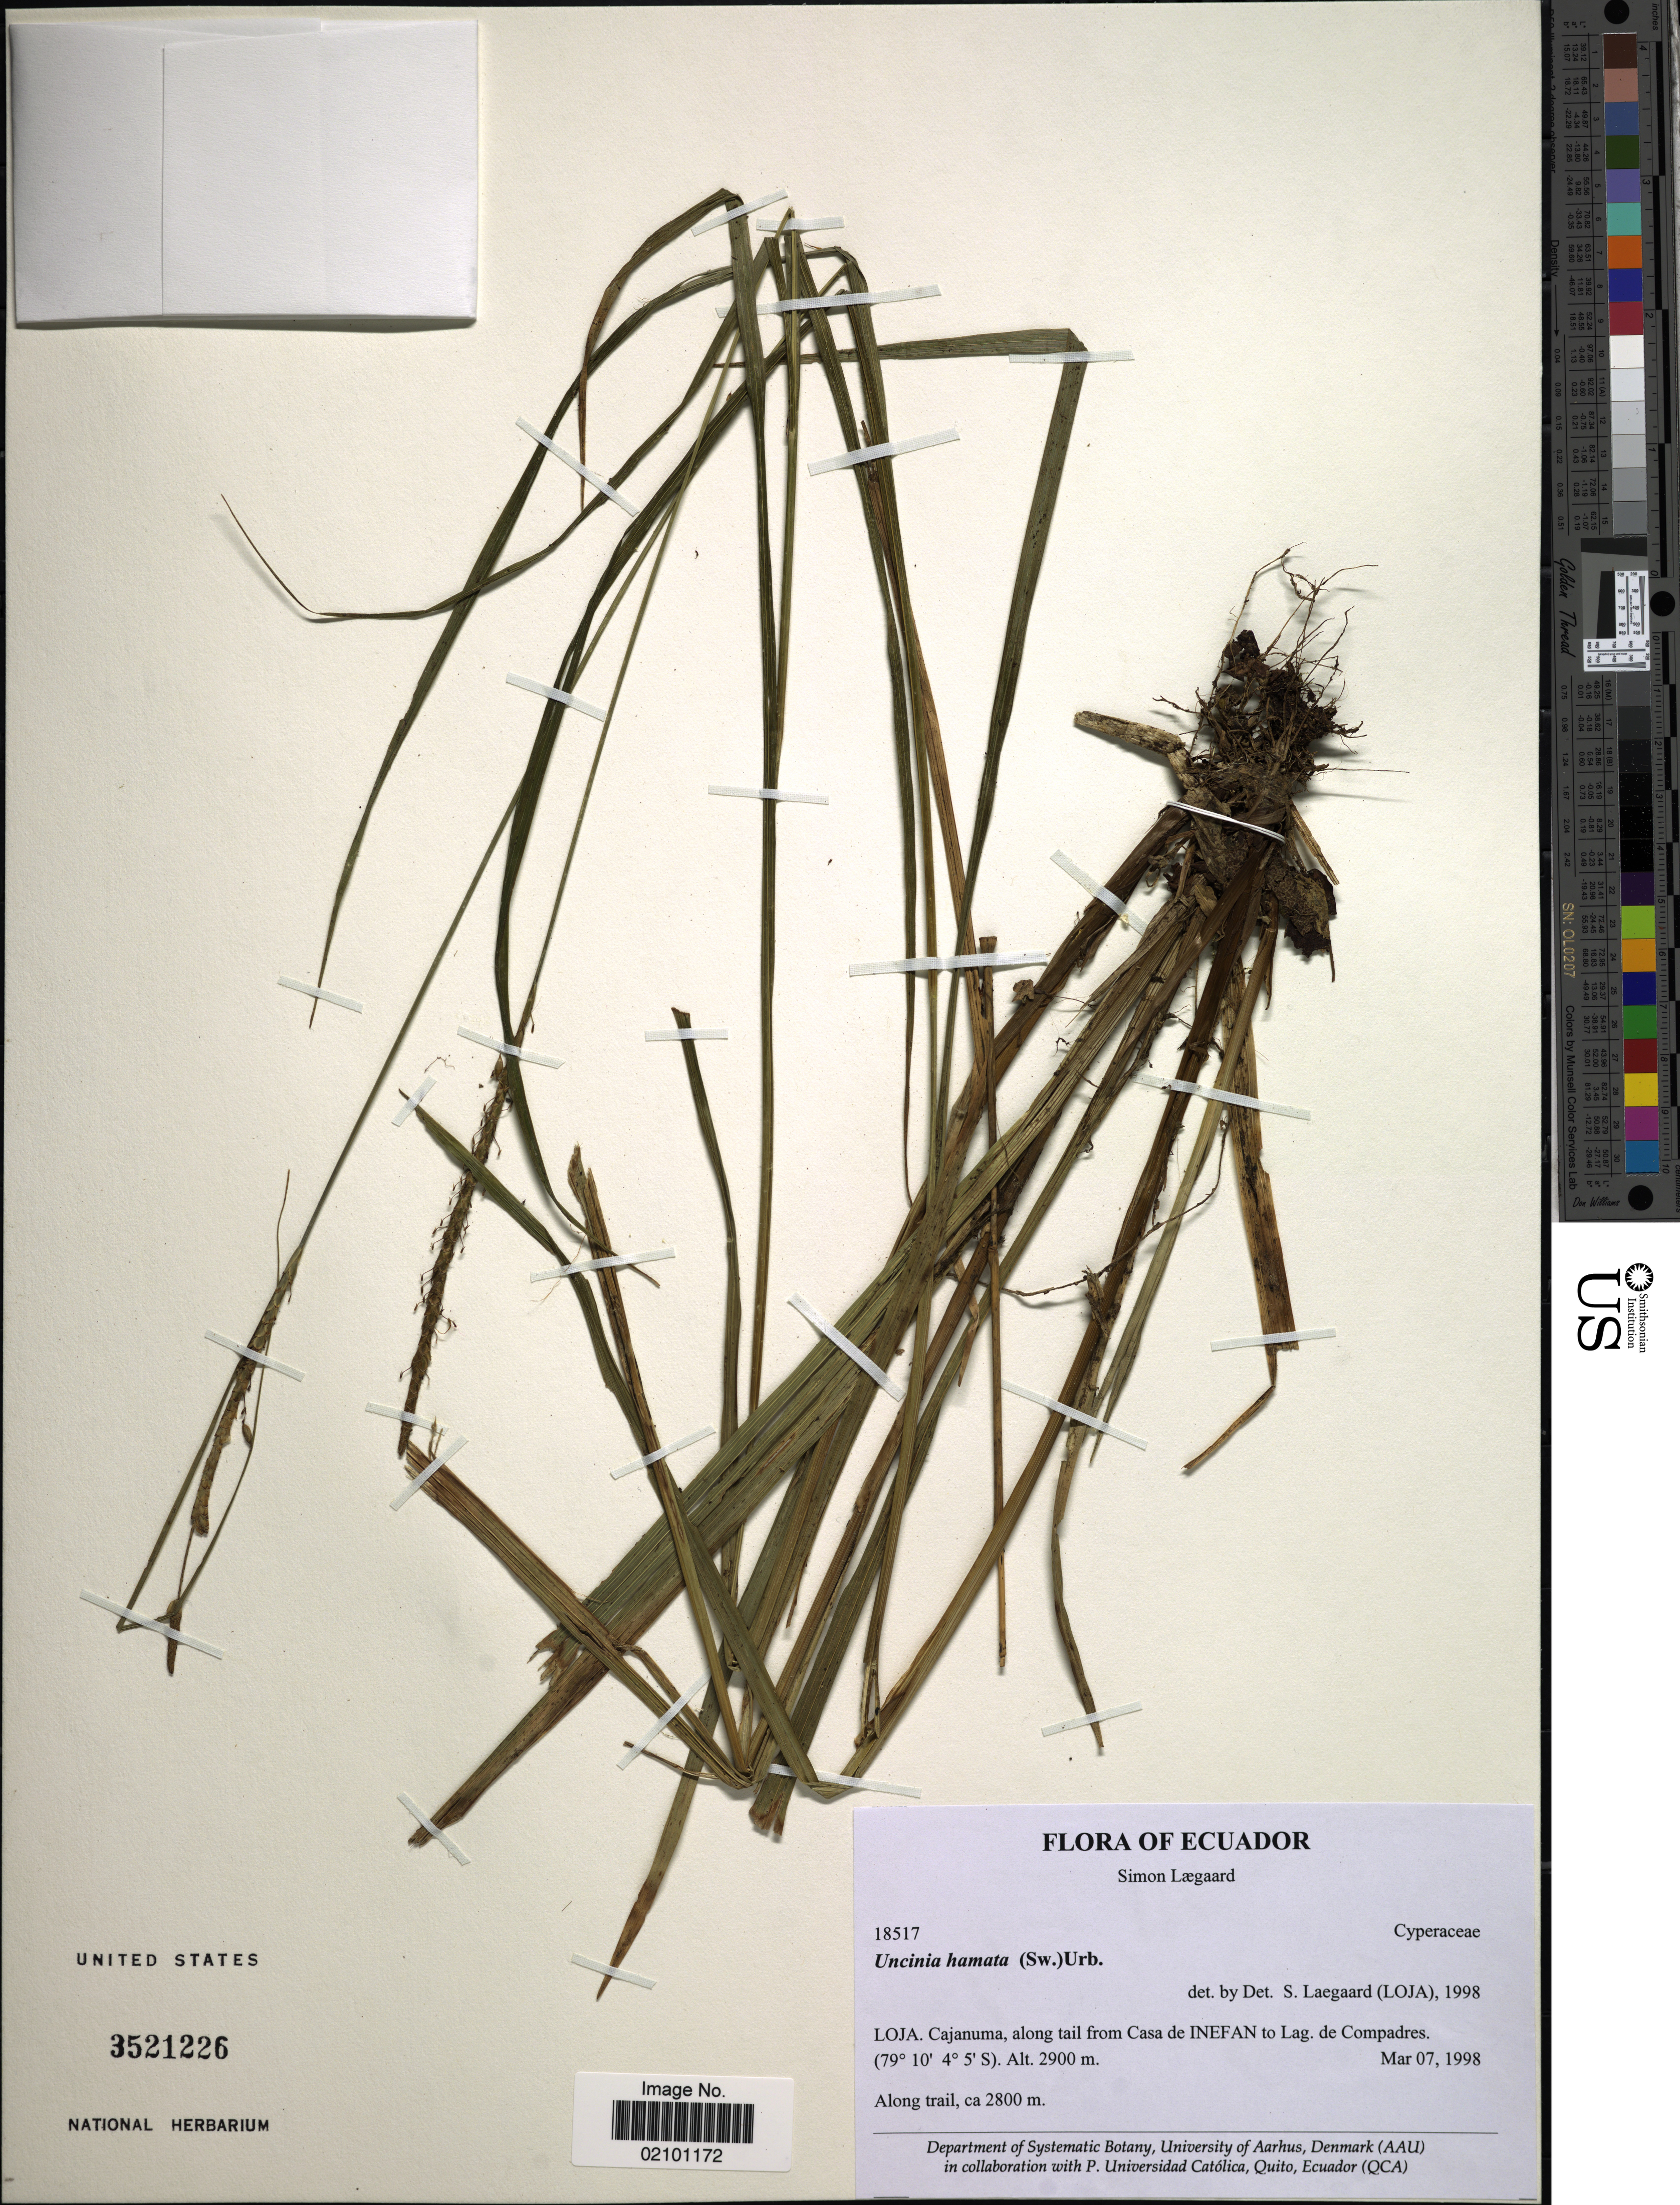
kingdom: Plantae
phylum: Tracheophyta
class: Liliopsida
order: Poales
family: Cyperaceae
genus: Carex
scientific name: Carex hamata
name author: Sw.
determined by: Strong, M. T., (US), Smithsonian Institution - National Museum of Natural History (UNITED STATES)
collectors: S. Lægaard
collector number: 18517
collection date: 1998-03-07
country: Ecuador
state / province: Loja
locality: Cajanuma, along trail from Casa de INEFAN to Lag. de Compadres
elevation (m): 2900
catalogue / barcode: US 3521226